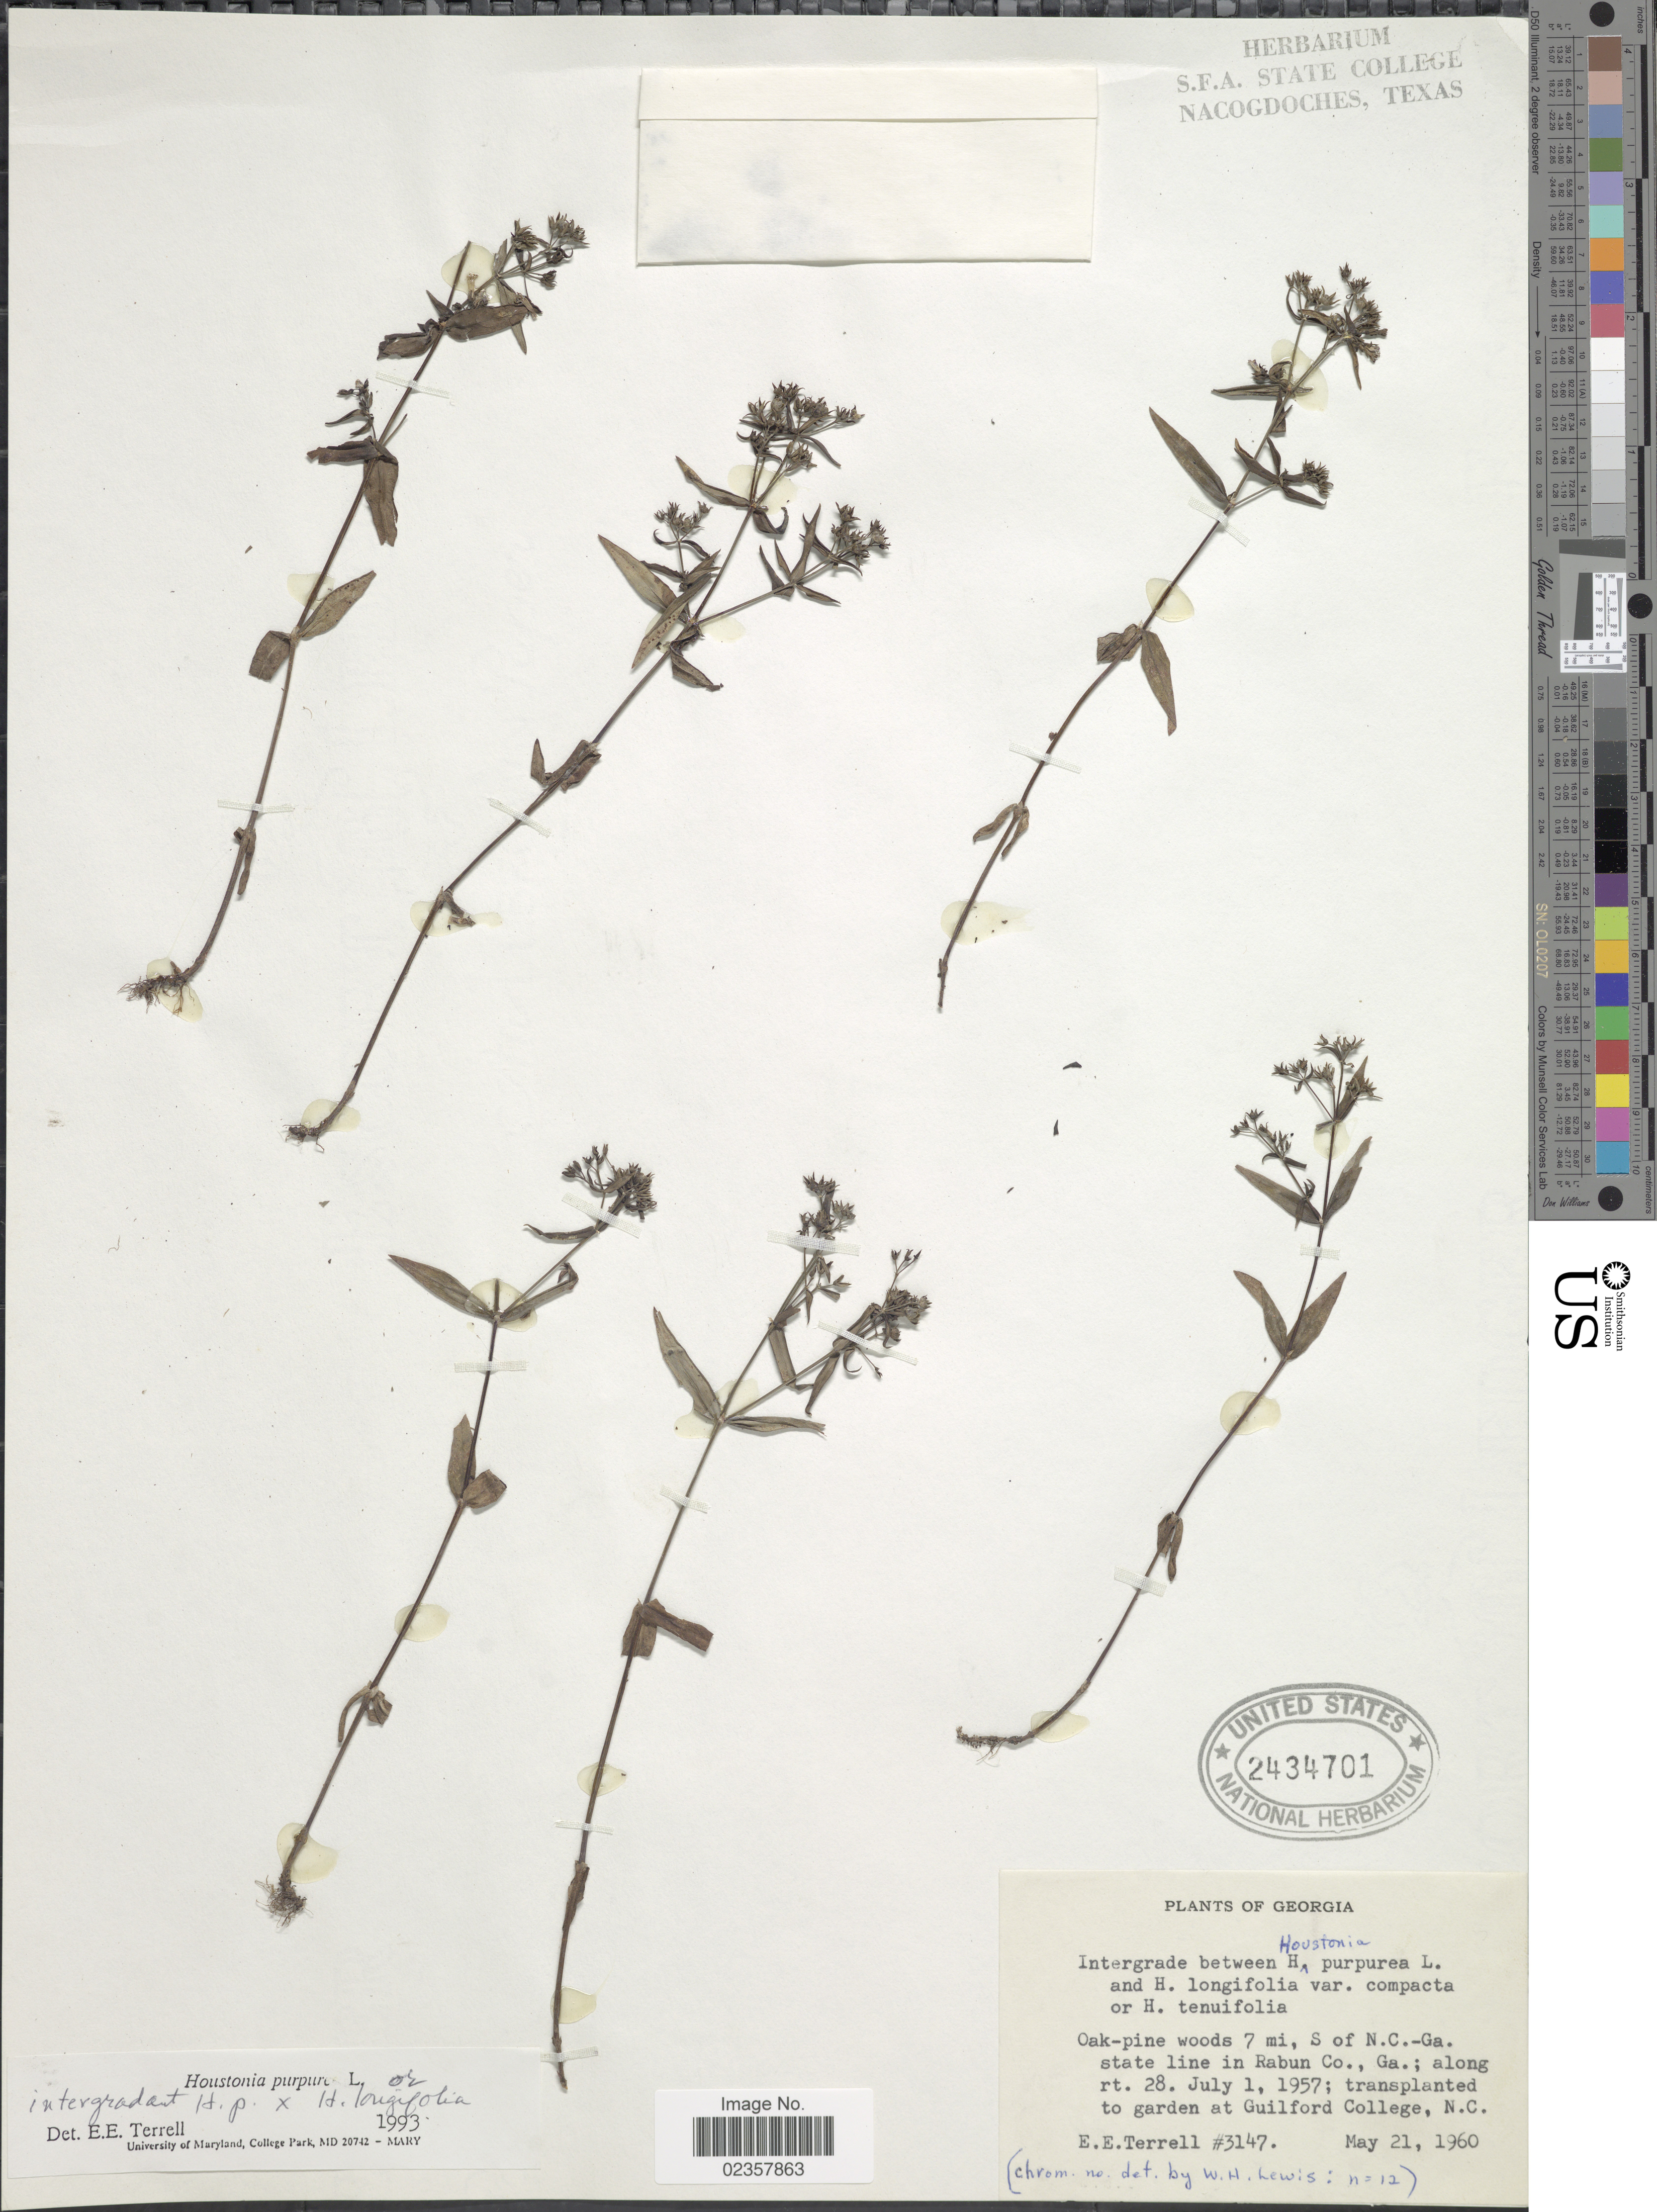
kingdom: Plantae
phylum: Tracheophyta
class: Magnoliopsida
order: Gentianales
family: Rubiaceae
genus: Houstonia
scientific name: Houstonia purpurea var. purpurea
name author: L.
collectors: E. E. Terrell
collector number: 3147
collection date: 1960-05-21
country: United States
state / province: North Carolina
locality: Oak-pine woods 7 mi, S of N.C..-Ga state line in Rabun Co., Ga.; along rt. 28 . transplanted to garden at Guilford College, N.C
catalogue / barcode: US 2434701